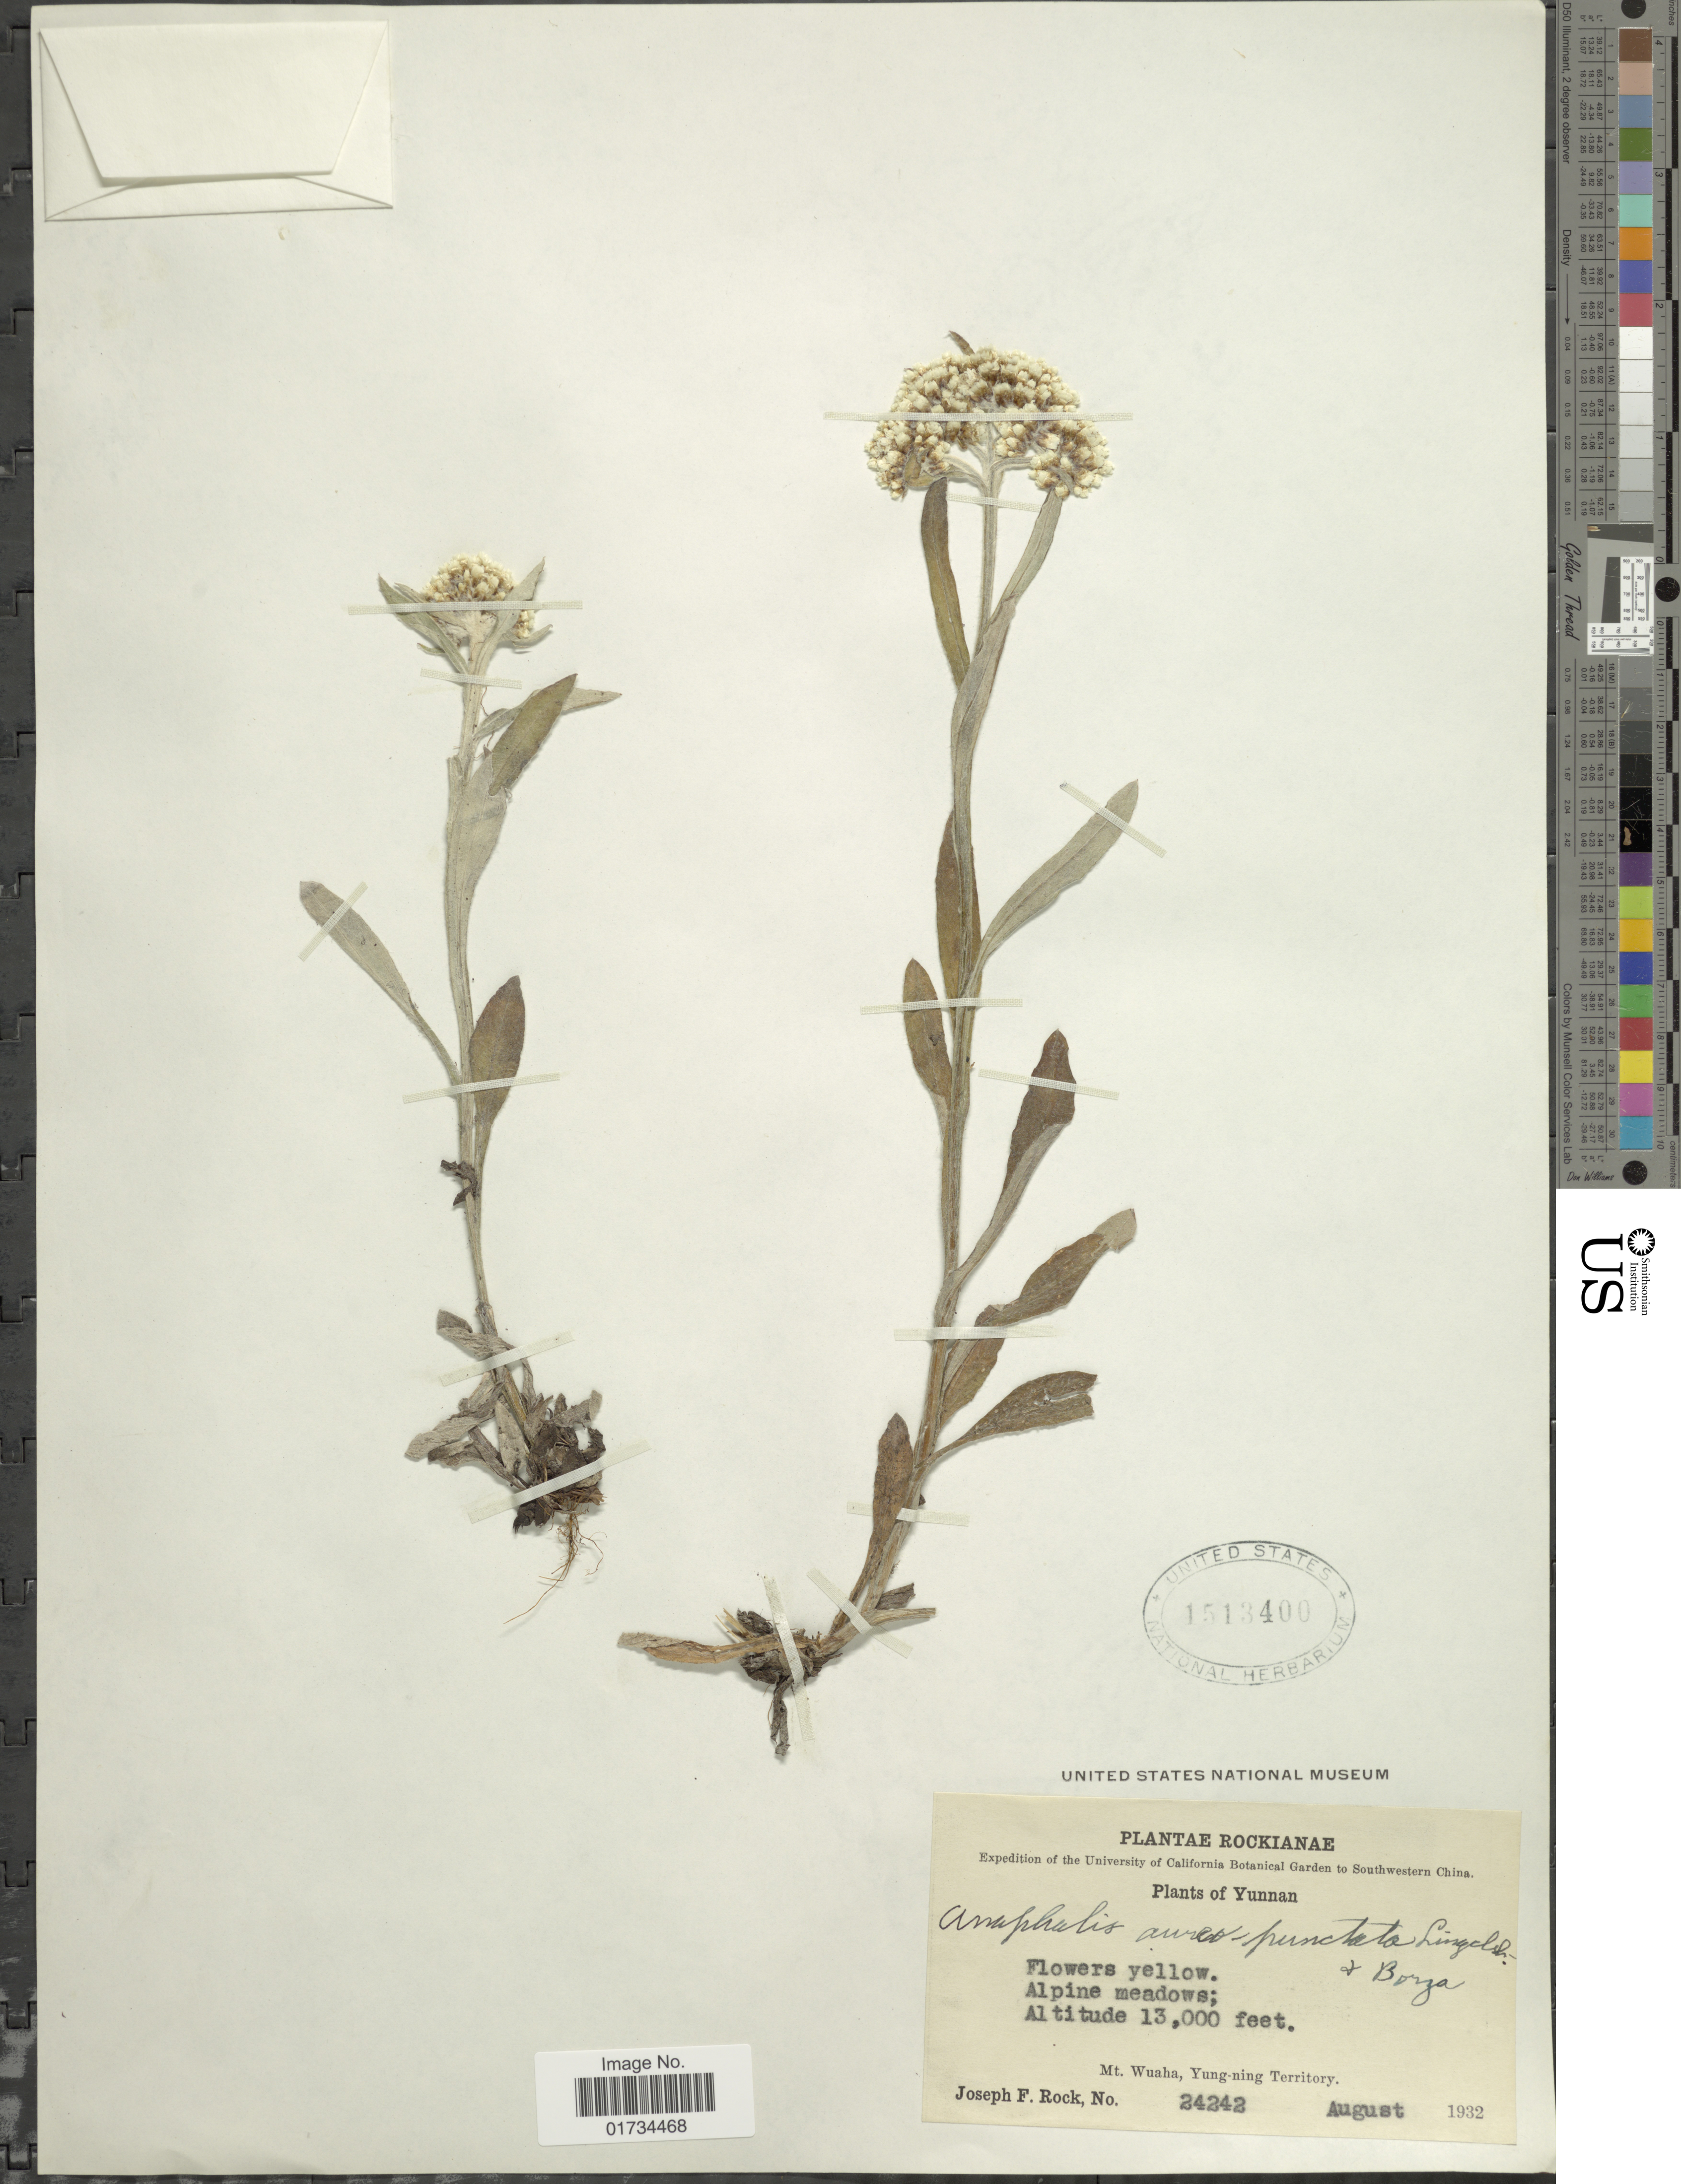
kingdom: Plantae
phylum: Tracheophyta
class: Magnoliopsida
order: Asterales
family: Asteraceae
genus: Anaphalis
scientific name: Anaphalis aureopunctata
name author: Lingelsh. & Borza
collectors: J. F. Rock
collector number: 24242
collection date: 1932-08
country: China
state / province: Yunnan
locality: Yunnan, Mt. Wuaha, Yung-ning Territory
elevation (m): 3962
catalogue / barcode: US 1513400